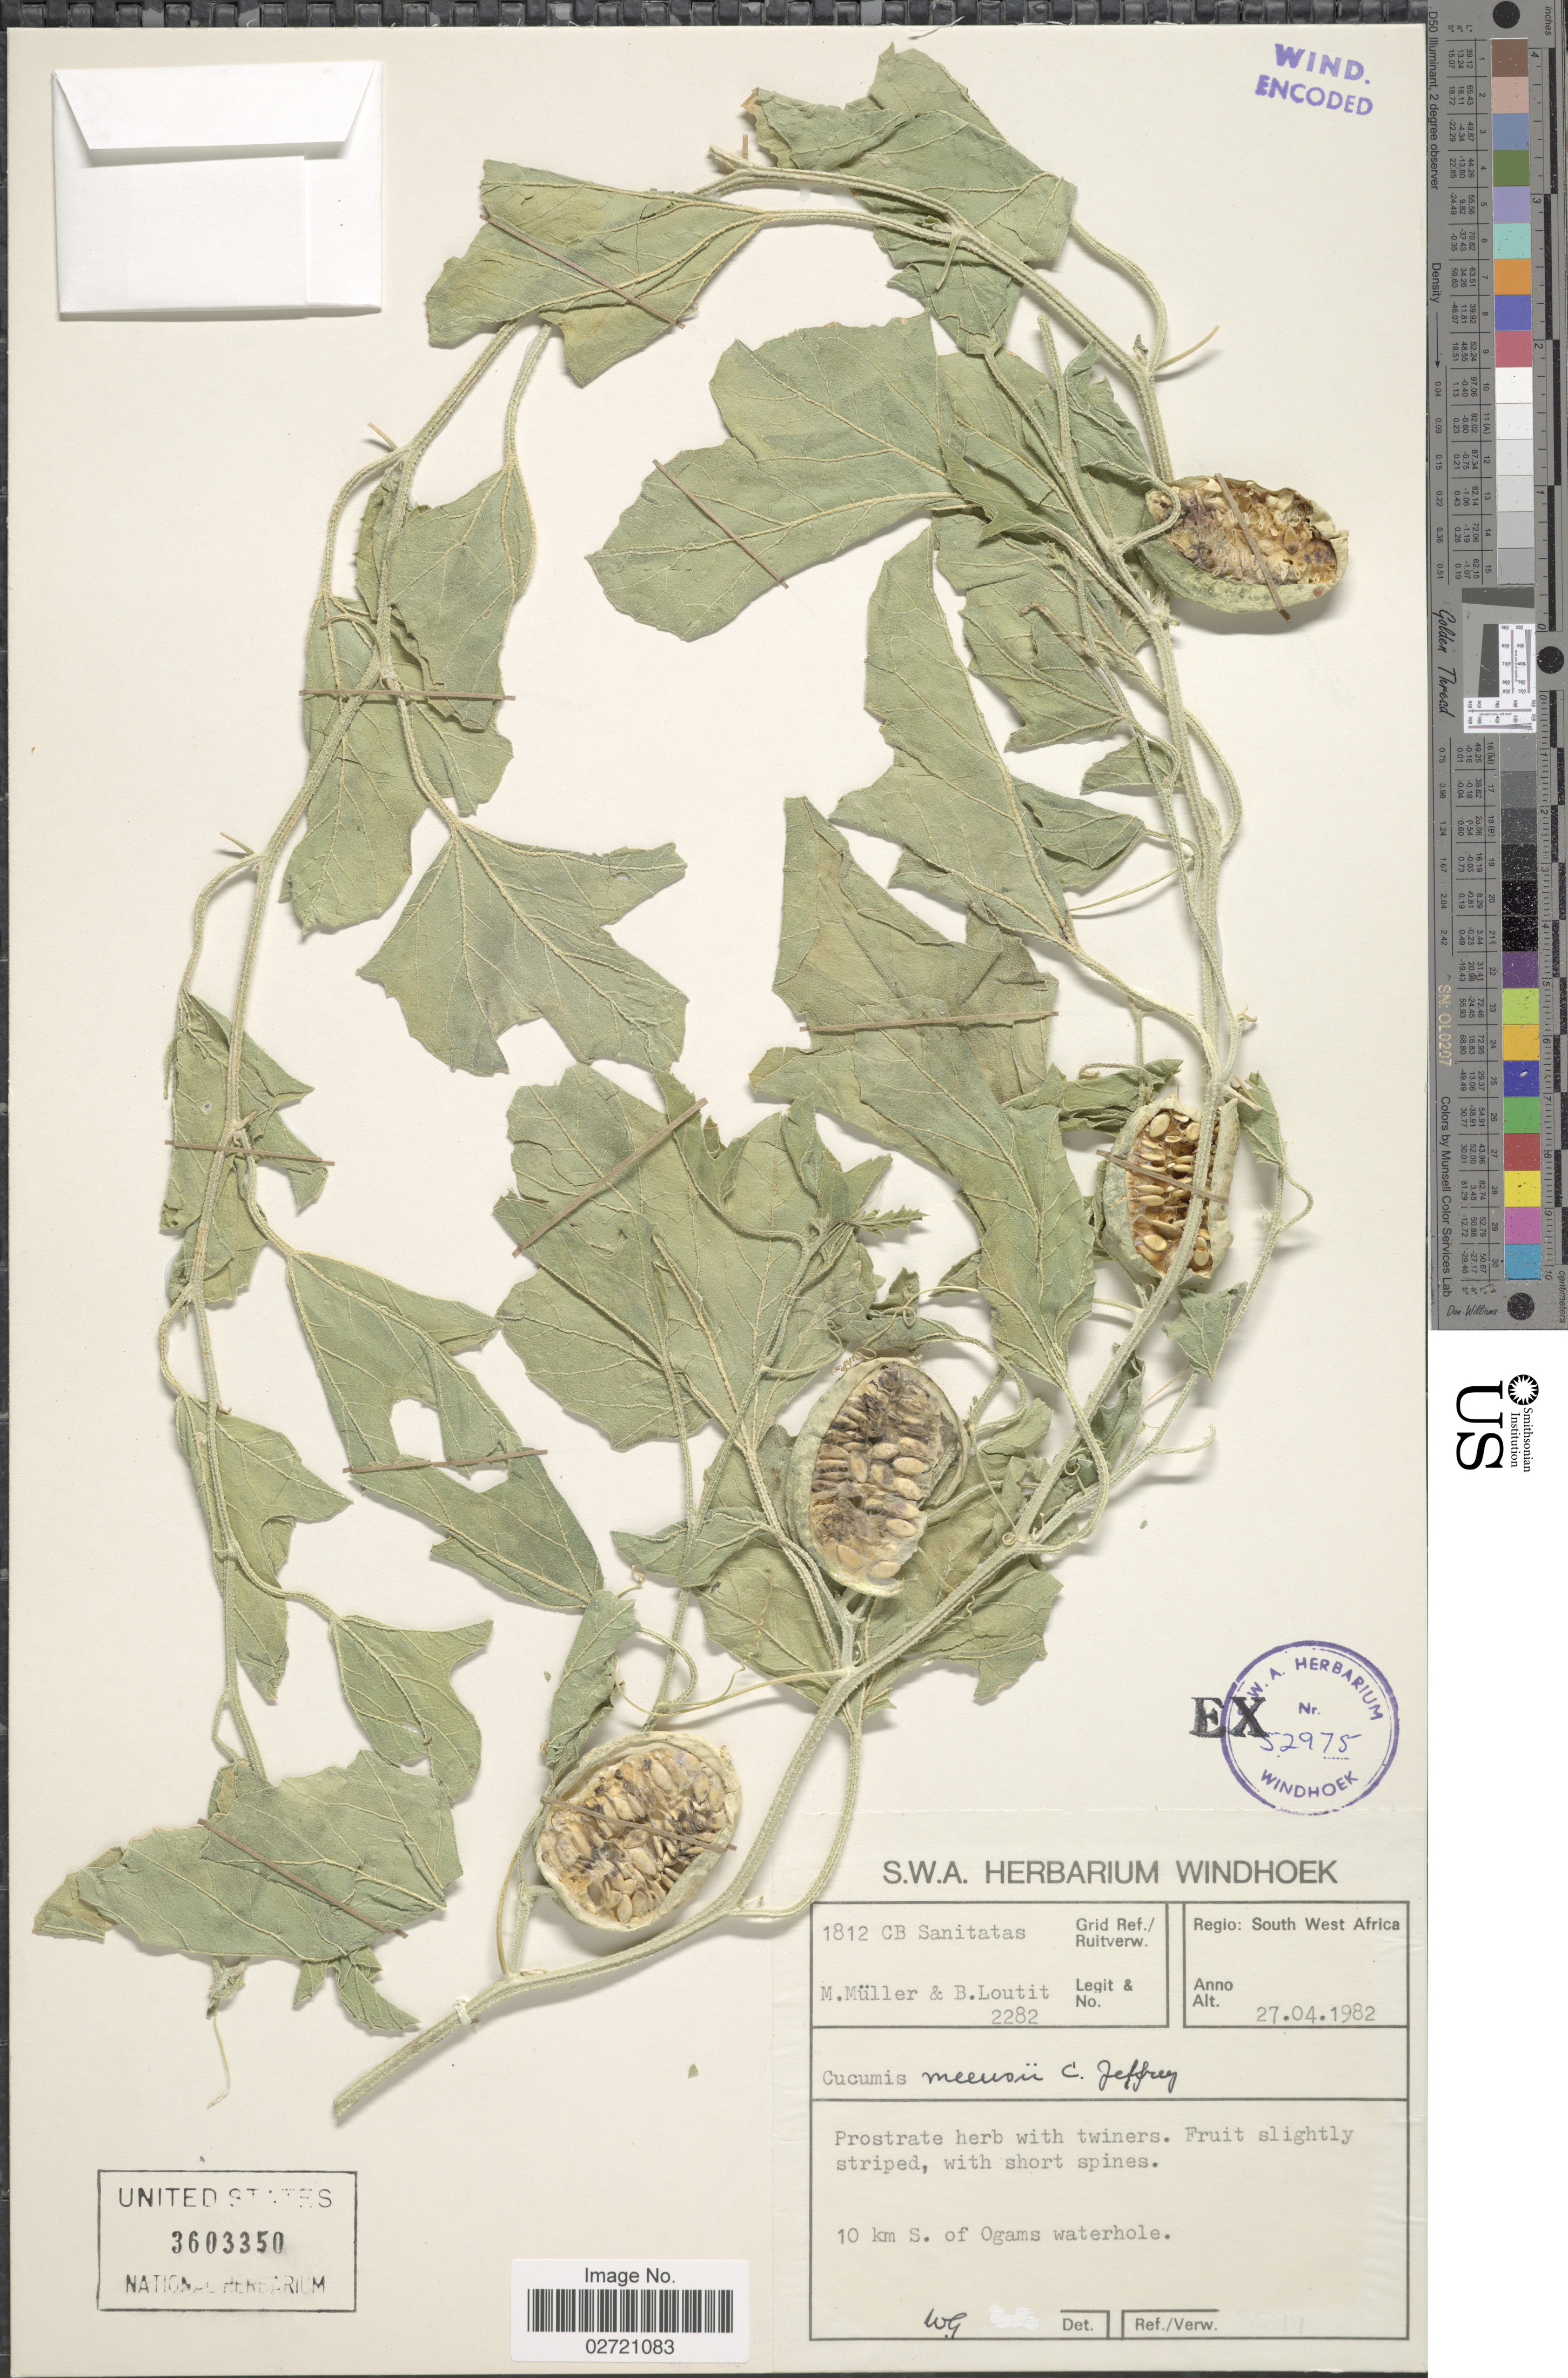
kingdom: Plantae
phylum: Tracheophyta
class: Magnoliopsida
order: Cucurbitales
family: Cucurbitaceae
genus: Cucumis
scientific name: Cucumis meeusei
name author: C. Jeffrey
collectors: M. Muller & B. Loutit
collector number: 2282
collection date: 1982-04-27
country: Namibia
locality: Regio South West Africa. 10 km S. of Ogams waterhole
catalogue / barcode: US 3603350